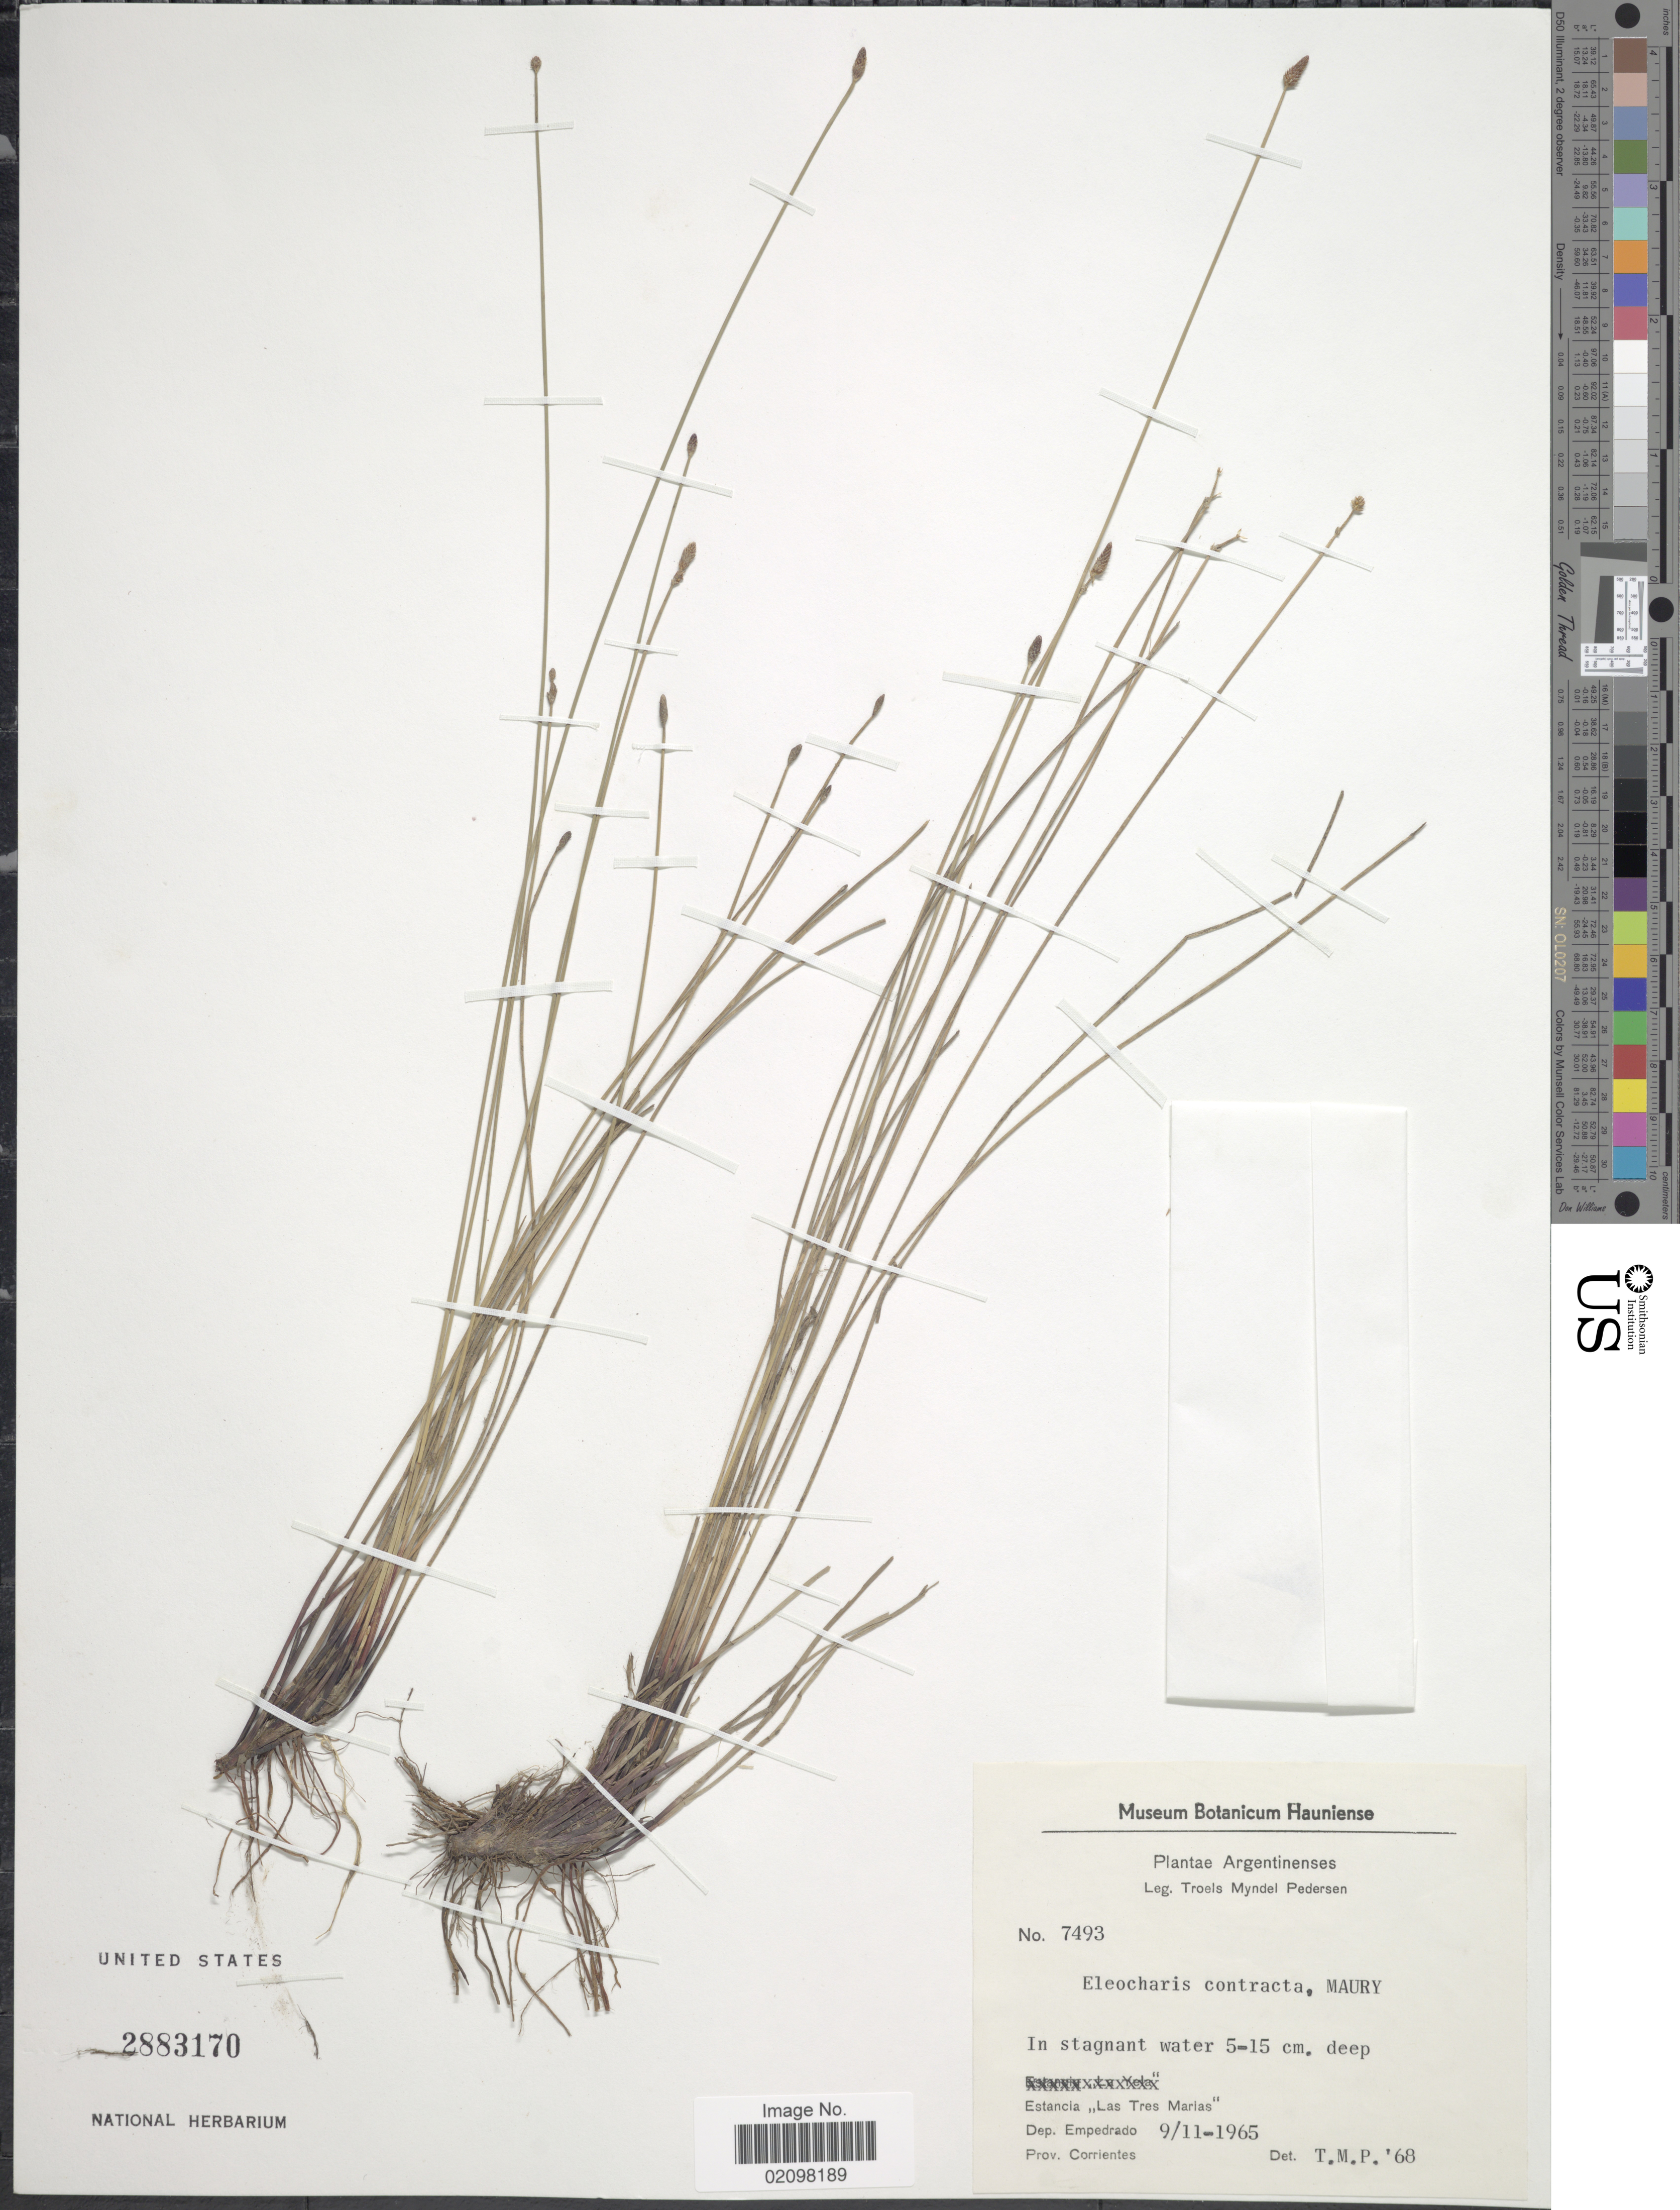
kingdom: Plantae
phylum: Tracheophyta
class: Liliopsida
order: Poales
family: Cyperaceae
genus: Eleocharis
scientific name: Eleocharis contracta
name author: Maury ex Micheli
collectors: T. Pederson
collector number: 7493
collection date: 1965-11-09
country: Argentina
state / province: Corrientes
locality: Estancia Las Tres Marias Dep. Empedrado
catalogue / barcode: US 2883170